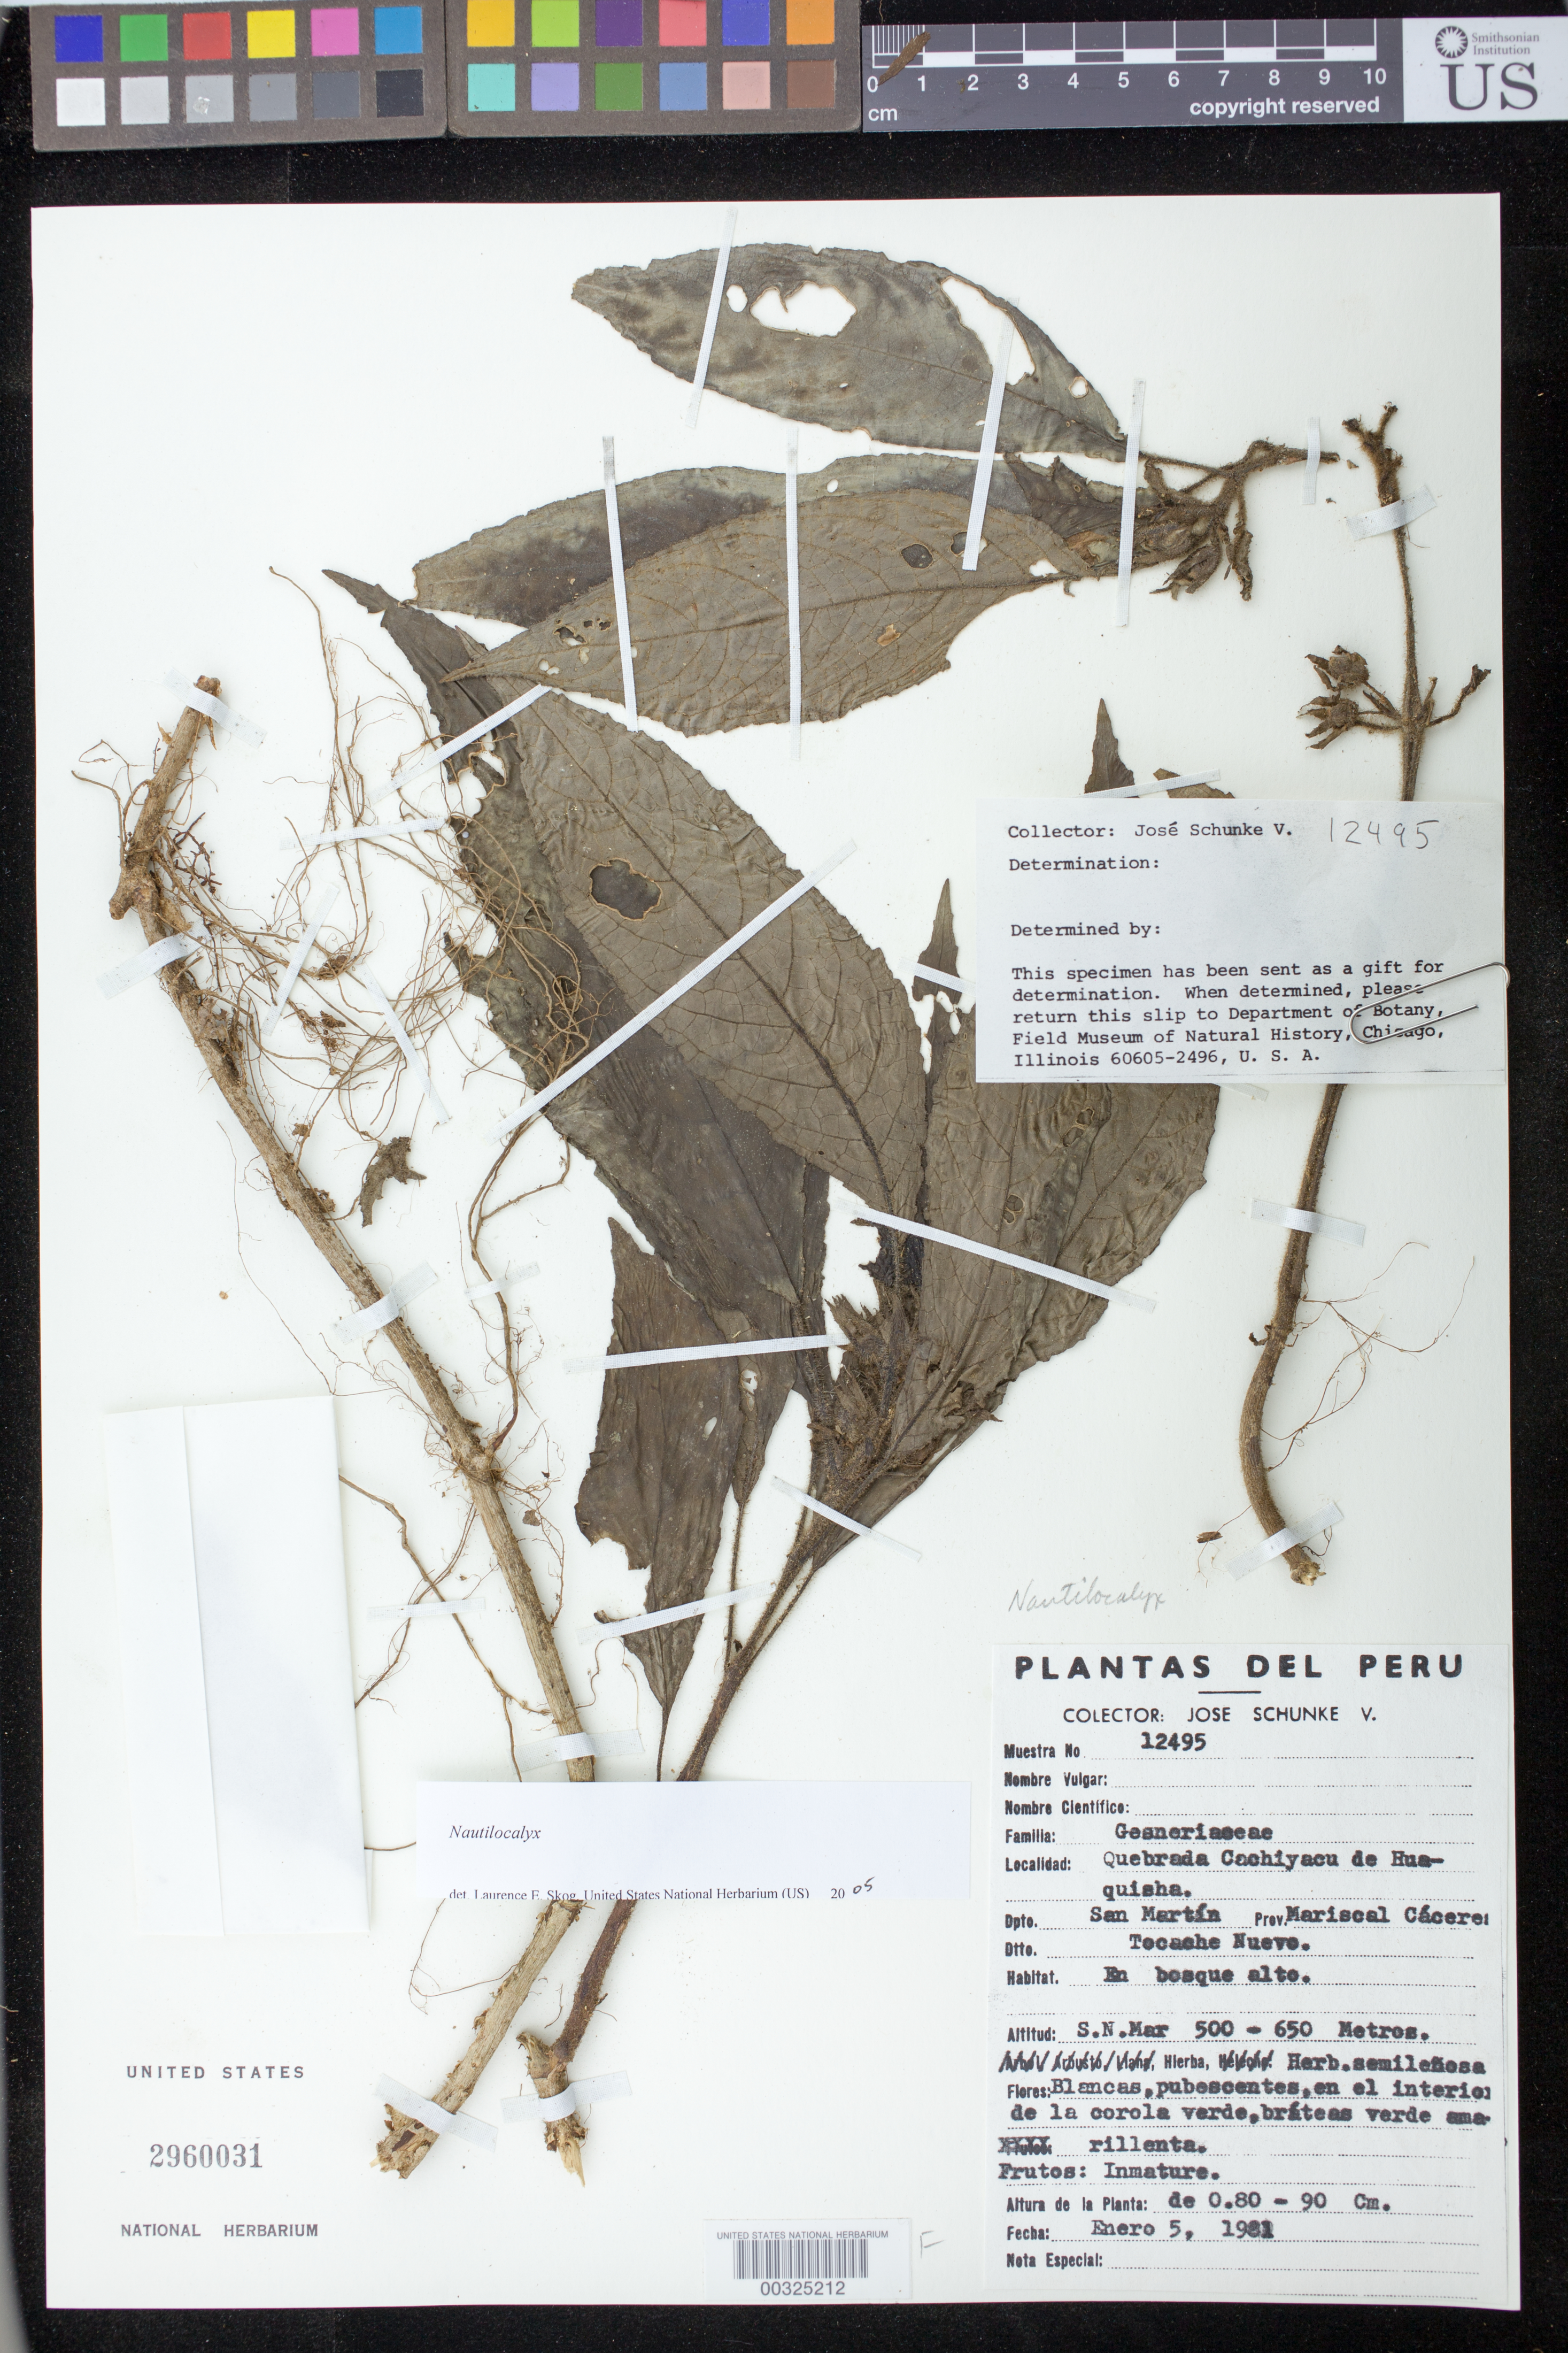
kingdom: Plantae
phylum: Tracheophyta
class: Magnoliopsida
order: Lamiales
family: Gesneriaceae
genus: Nautilocalyx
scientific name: Nautilocalyx whitei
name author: Rusby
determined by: Clark, J. L., (SEL), The Marie Selby Botanical Garden (UNITED STATES)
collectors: J. Schunke Vigo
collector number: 12495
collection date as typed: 05 Jan 1981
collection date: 1981-01-05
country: Peru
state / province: San Martín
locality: Prov. Mariscal Cáceres, Dtto. Tocache Nuevo, Quebrada Cachiyacu de Huaquisha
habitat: En bosque alto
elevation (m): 500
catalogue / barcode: US 2960031